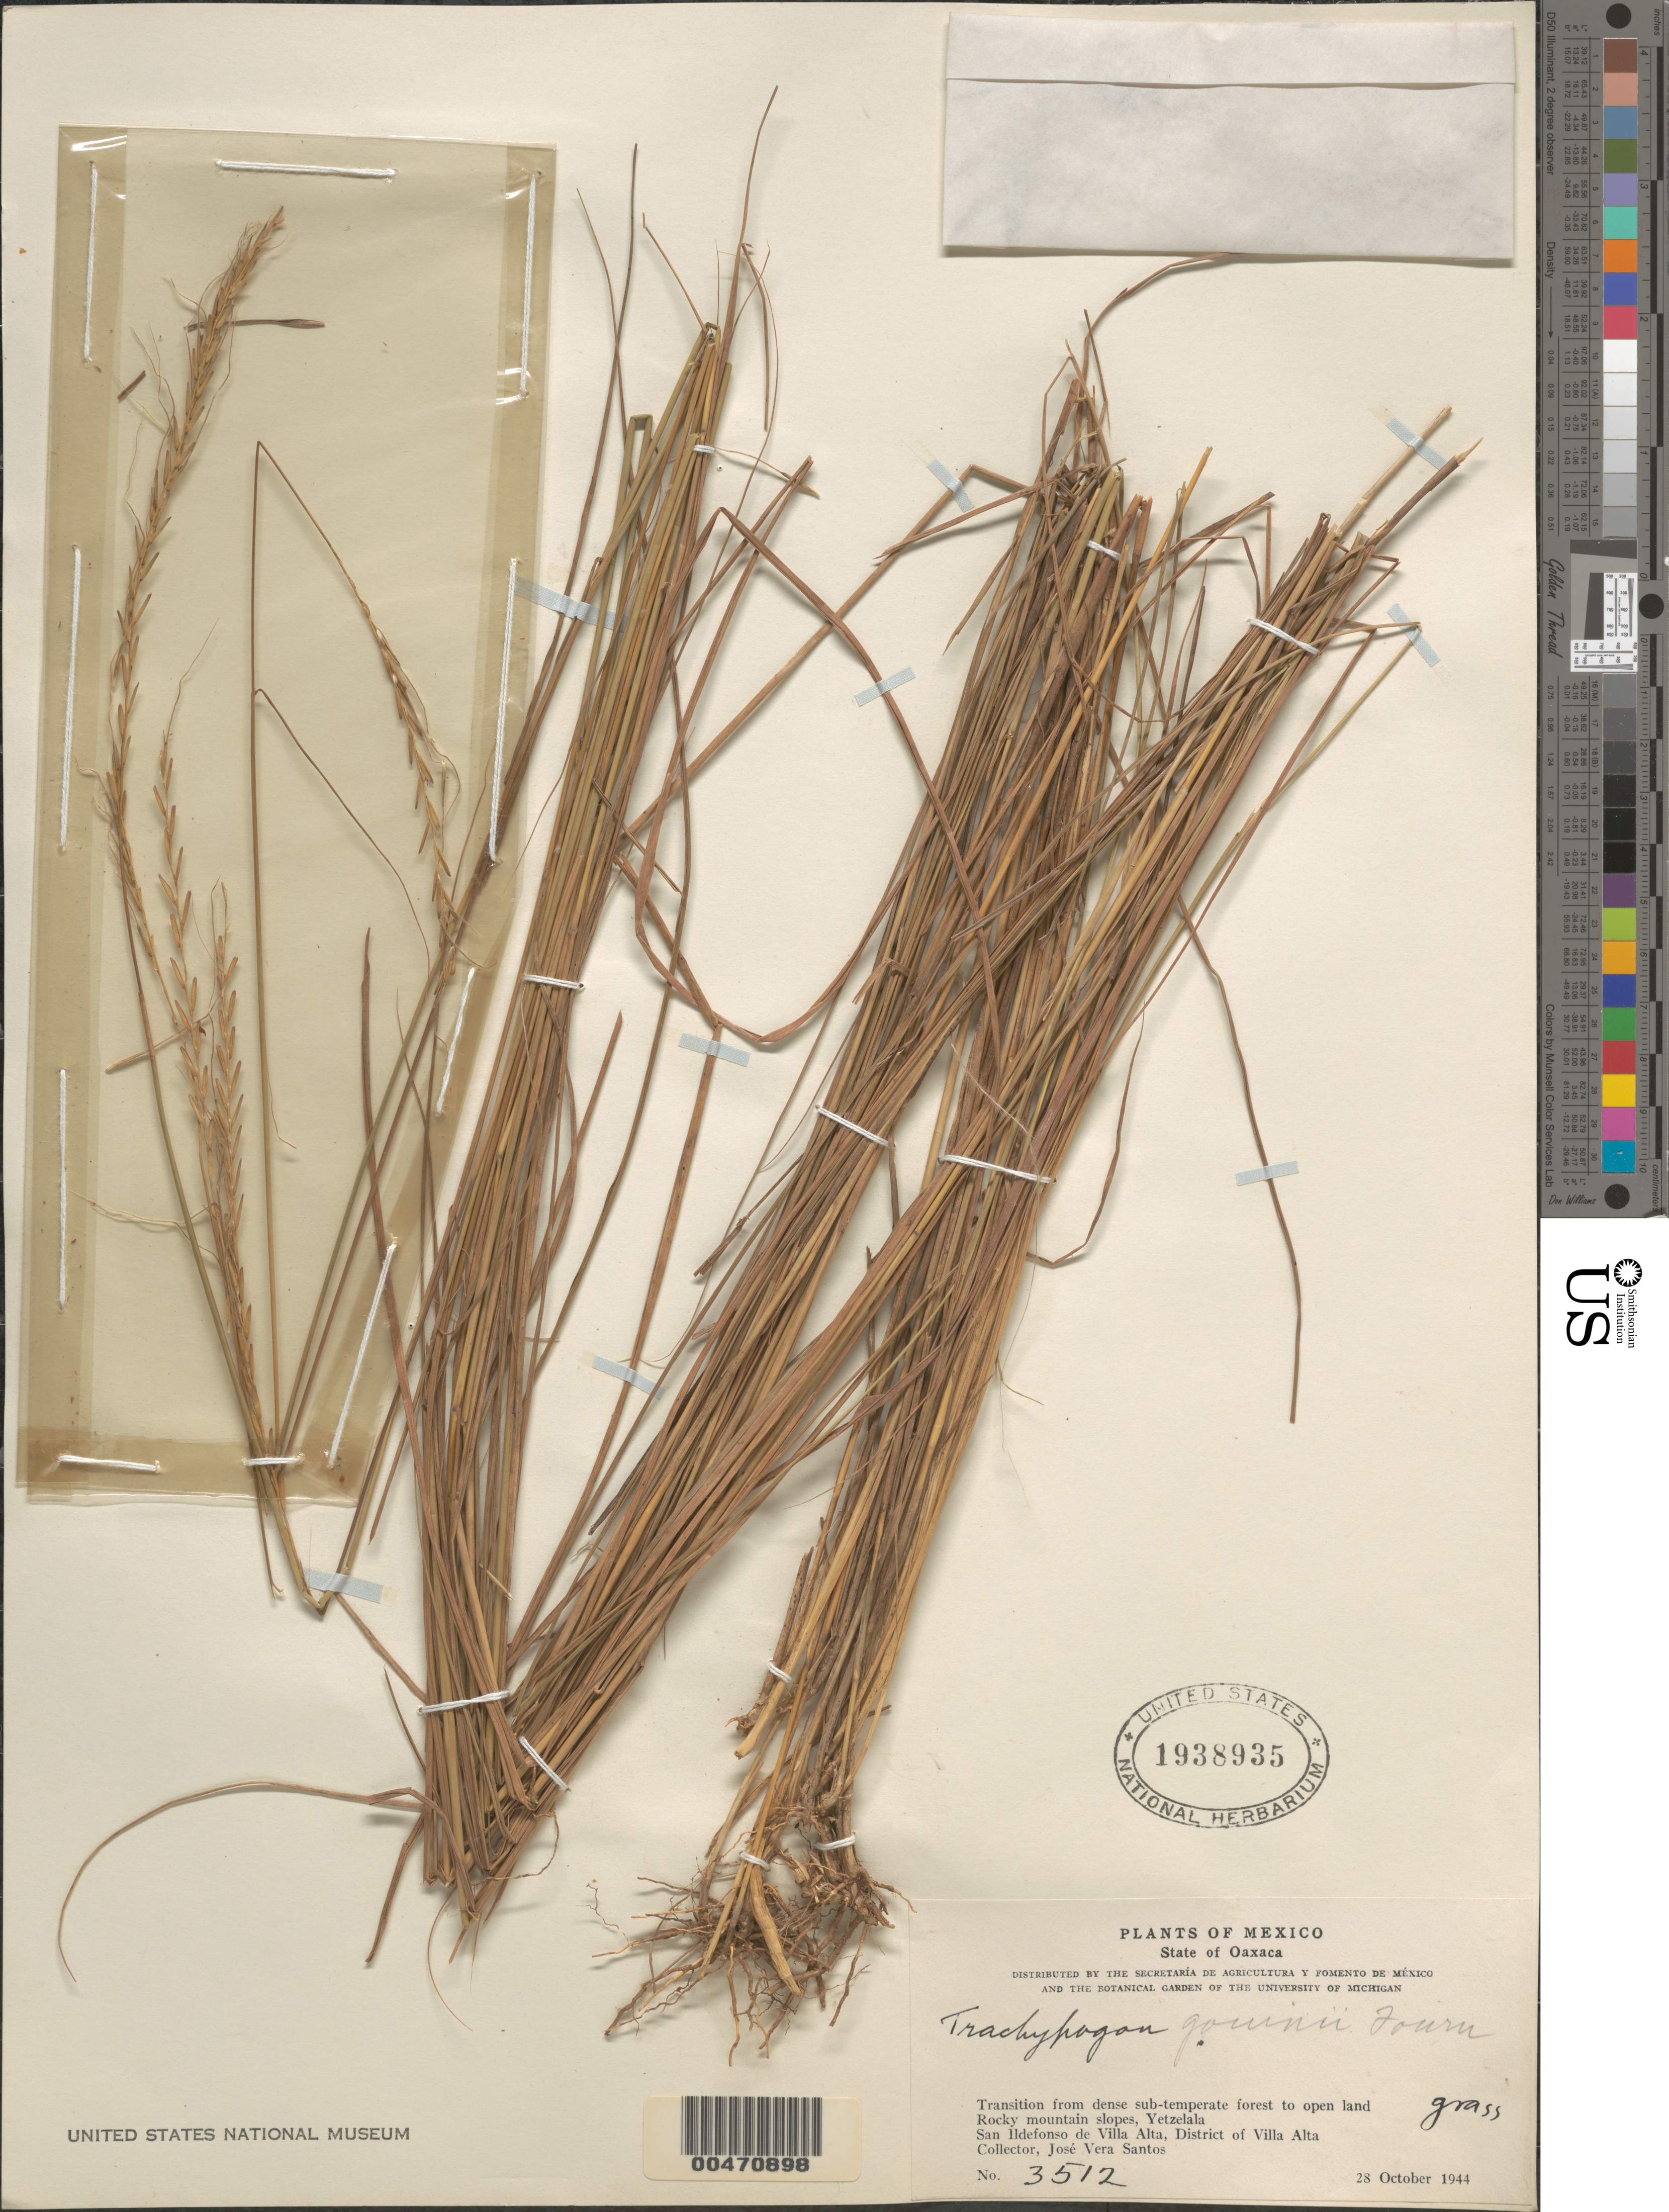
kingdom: Plantae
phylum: Tracheophyta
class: Liliopsida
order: Poales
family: Poaceae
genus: Trachypogon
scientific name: Trachypogon gouini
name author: E. Fourn.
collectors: J. V. Santos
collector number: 3512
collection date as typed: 28 Oct 1944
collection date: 1944-10-28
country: Mexico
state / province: Oaxaca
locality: Yetzelala, San Ildefonso de Villa Alta, Dist of Villa Alta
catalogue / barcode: US 1938935